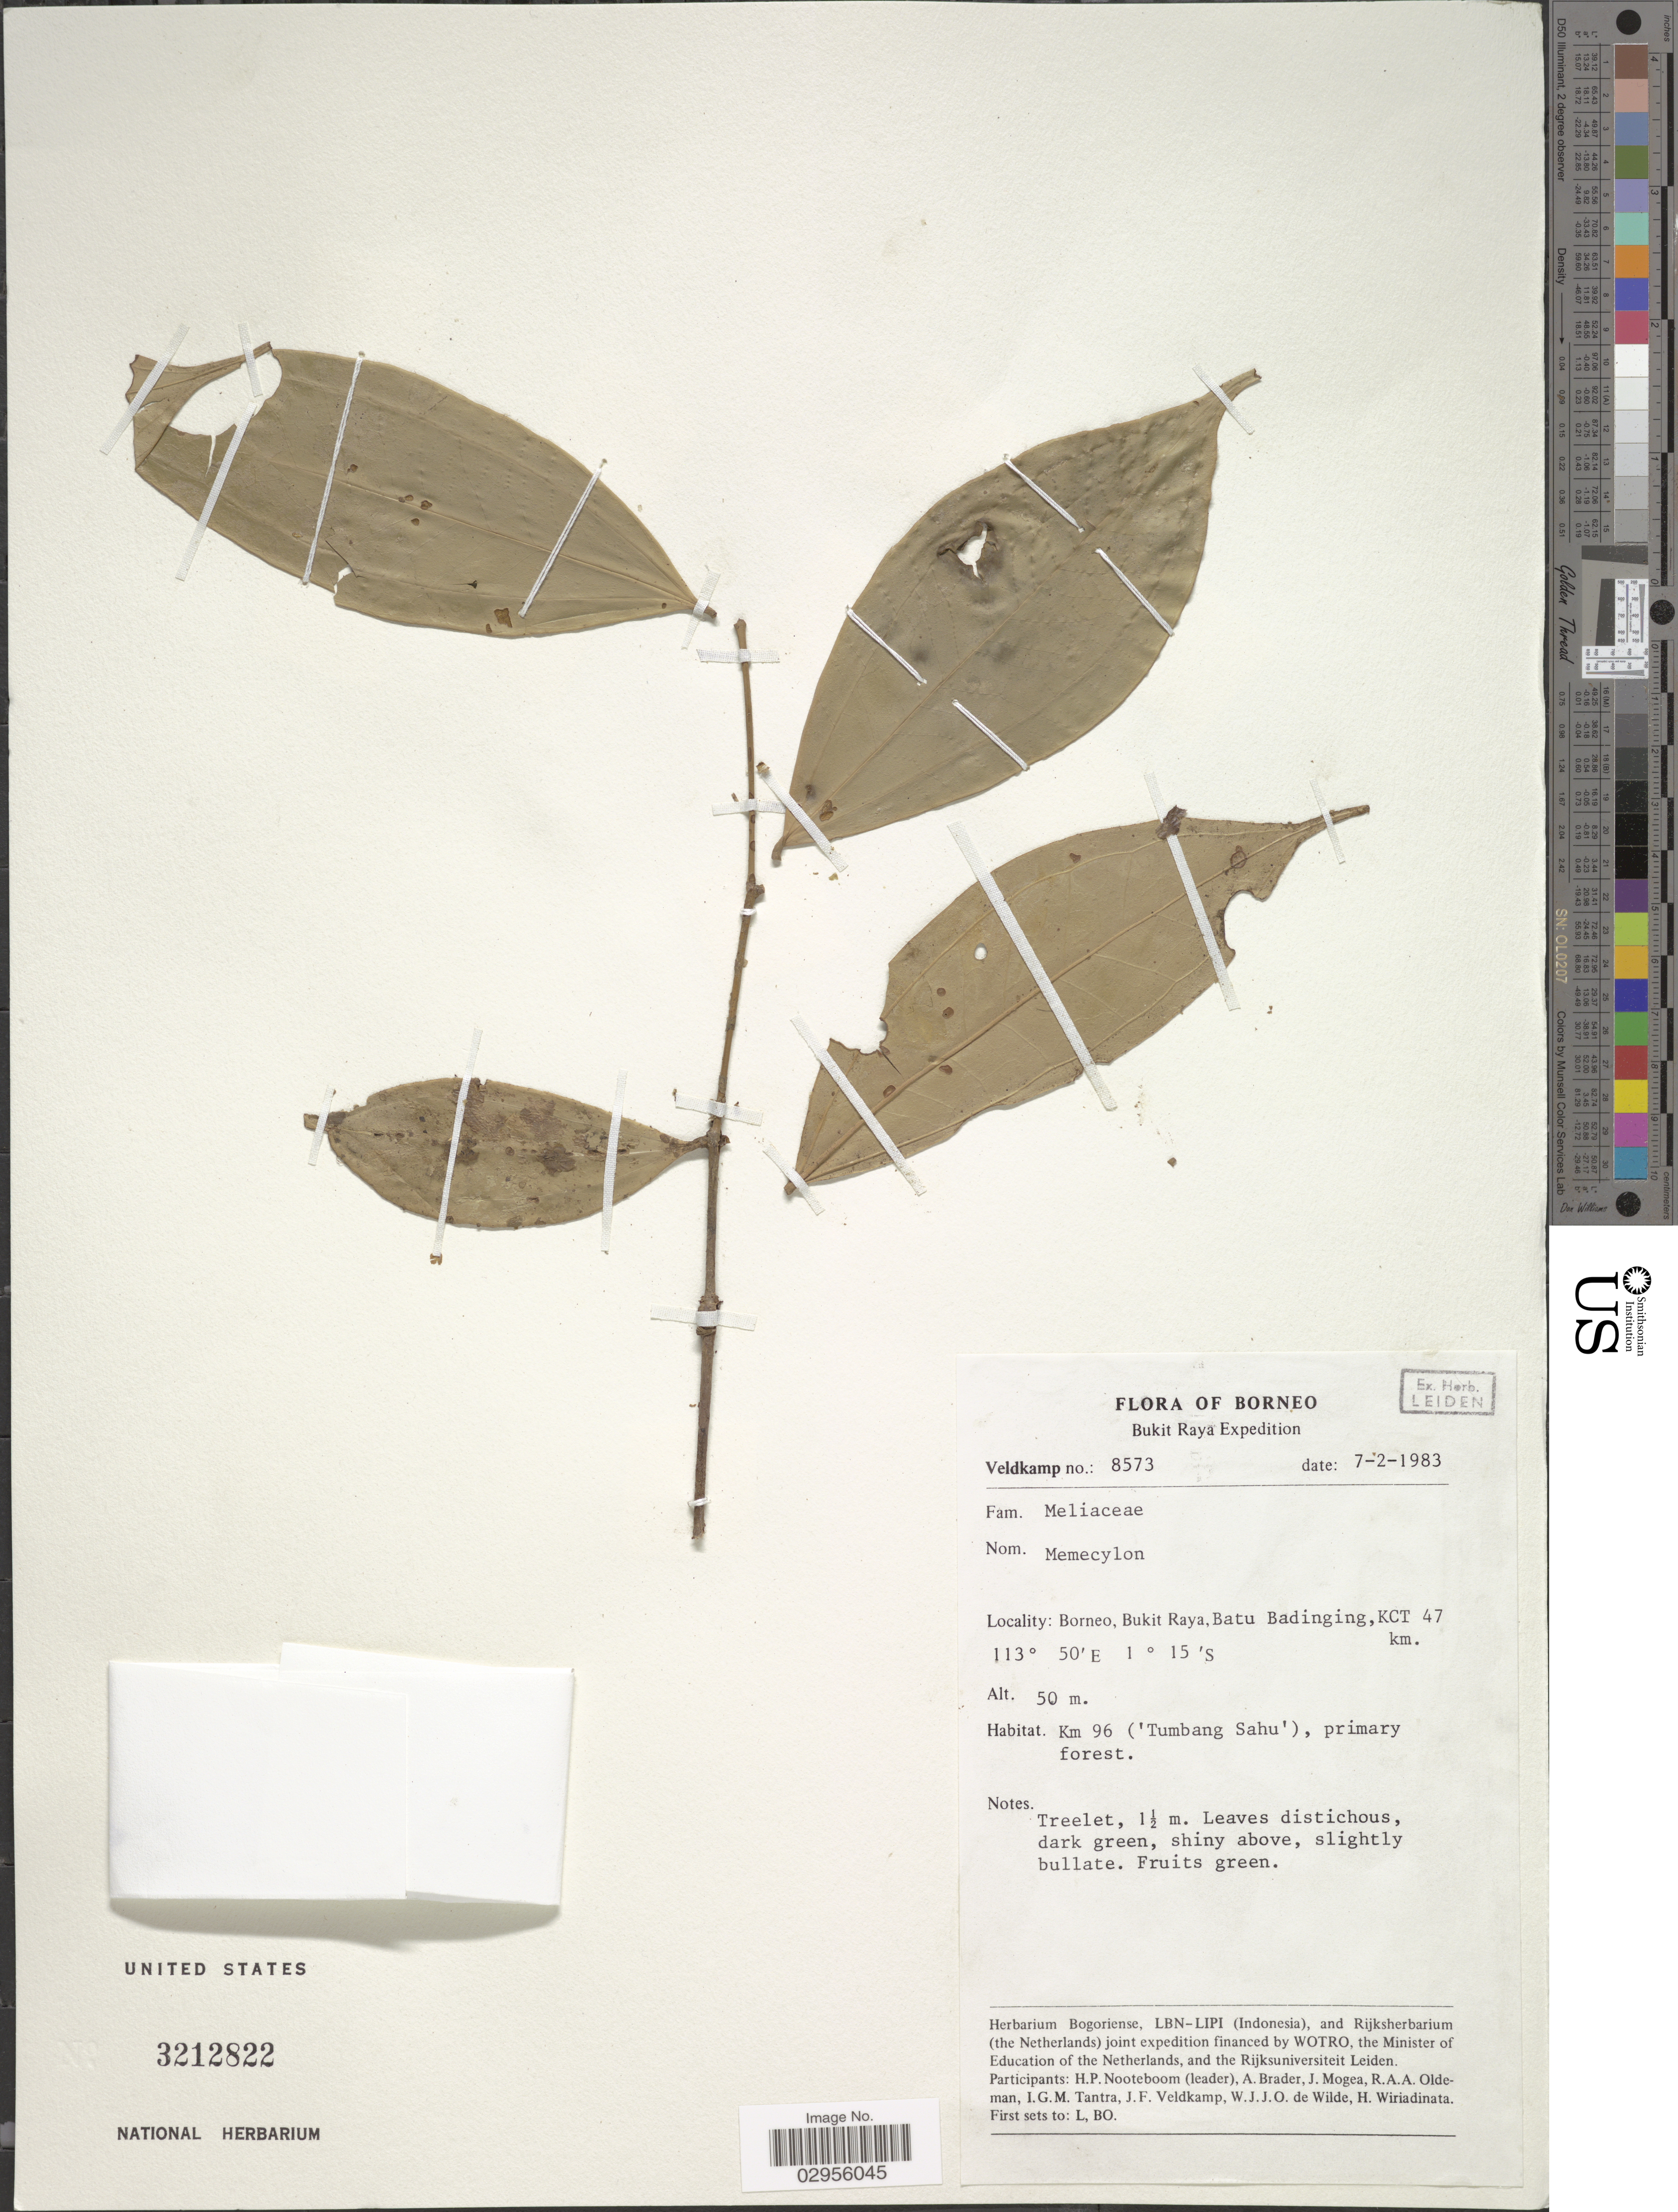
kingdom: Plantae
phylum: Tracheophyta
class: Magnoliopsida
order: Myrtales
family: Melastomataceae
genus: Memecylon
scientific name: Memecylon sp.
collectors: J. F. Veldkamp, H. P. Nooteboom, A. Brader, J. Mogea & et al.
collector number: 8573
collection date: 1983-02-07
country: Indonesia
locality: Borneo. Bukit Raya. Batu Badinging, KCT 47 km. Km 96 (' Tumbang Sahu').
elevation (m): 50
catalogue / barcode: US 3212822